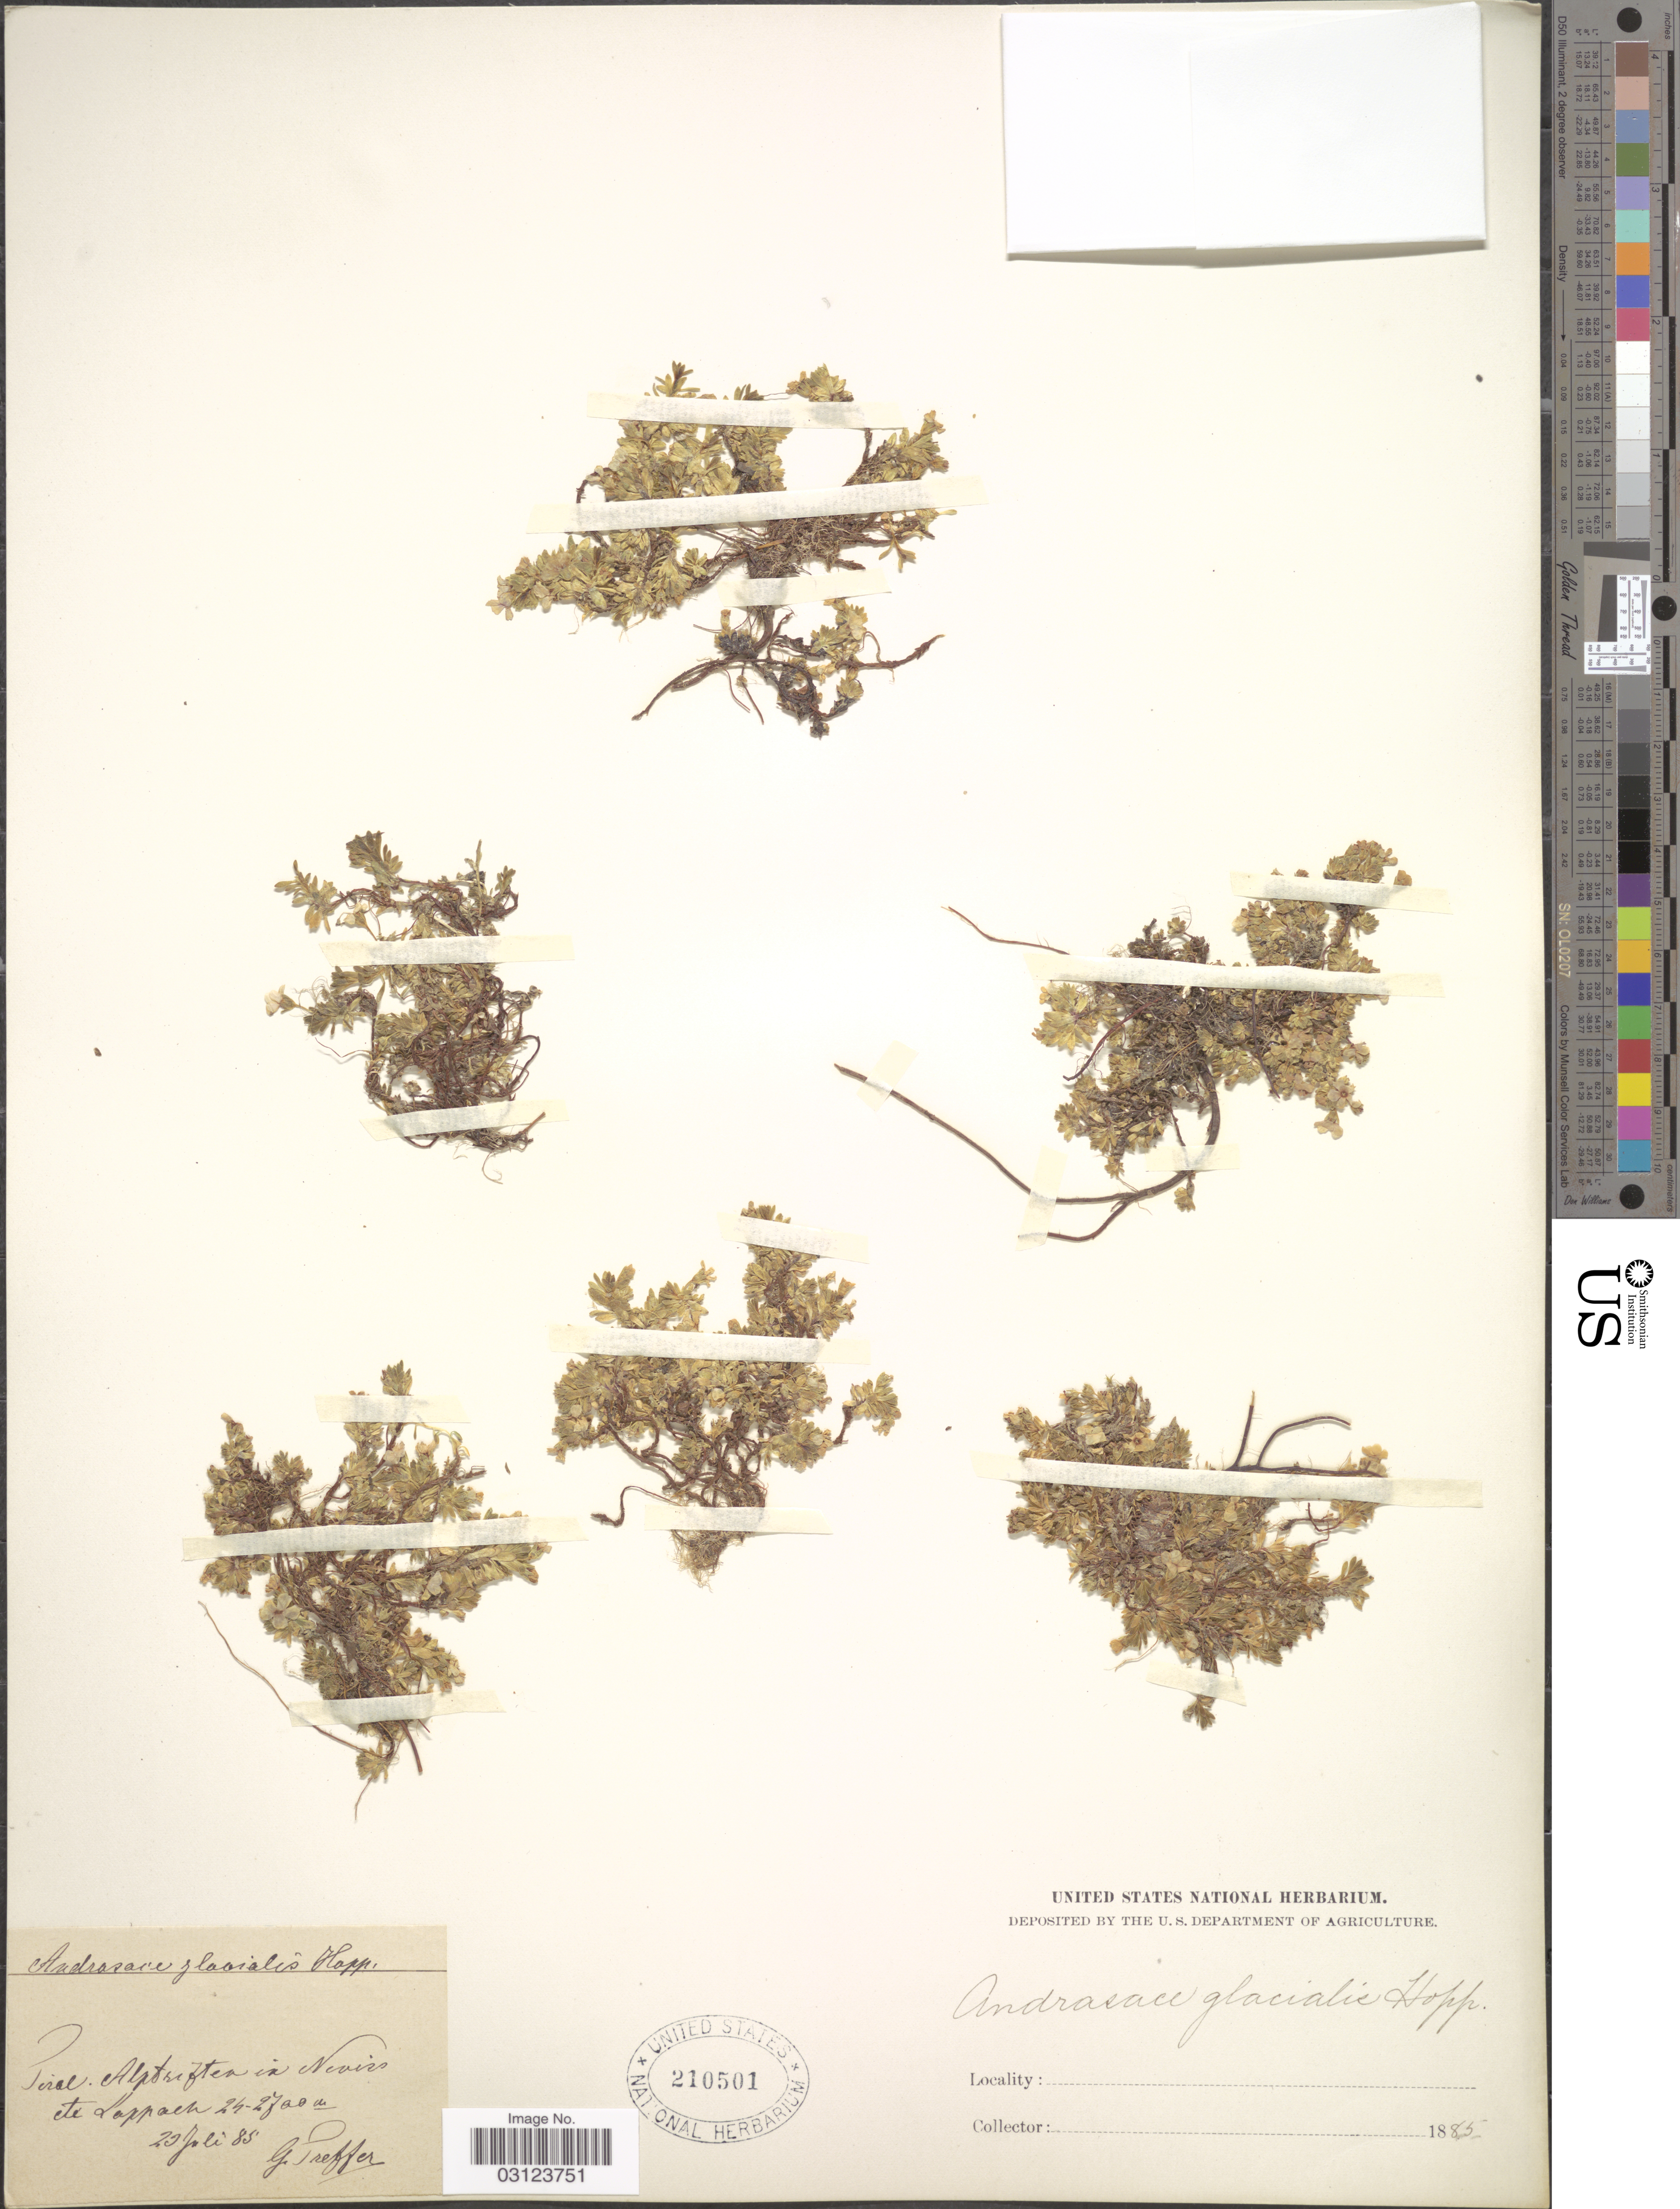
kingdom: Plantae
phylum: Tracheophyta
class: Magnoliopsida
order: Ericales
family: Primulaceae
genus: Androsace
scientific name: Androsace glacialis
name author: (Hegetschw.) Hoppe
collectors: G. Treffer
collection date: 1885-07-23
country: Italy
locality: Tirol: Alptriftea in Neviss et Lappach.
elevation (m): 2400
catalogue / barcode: US 210501